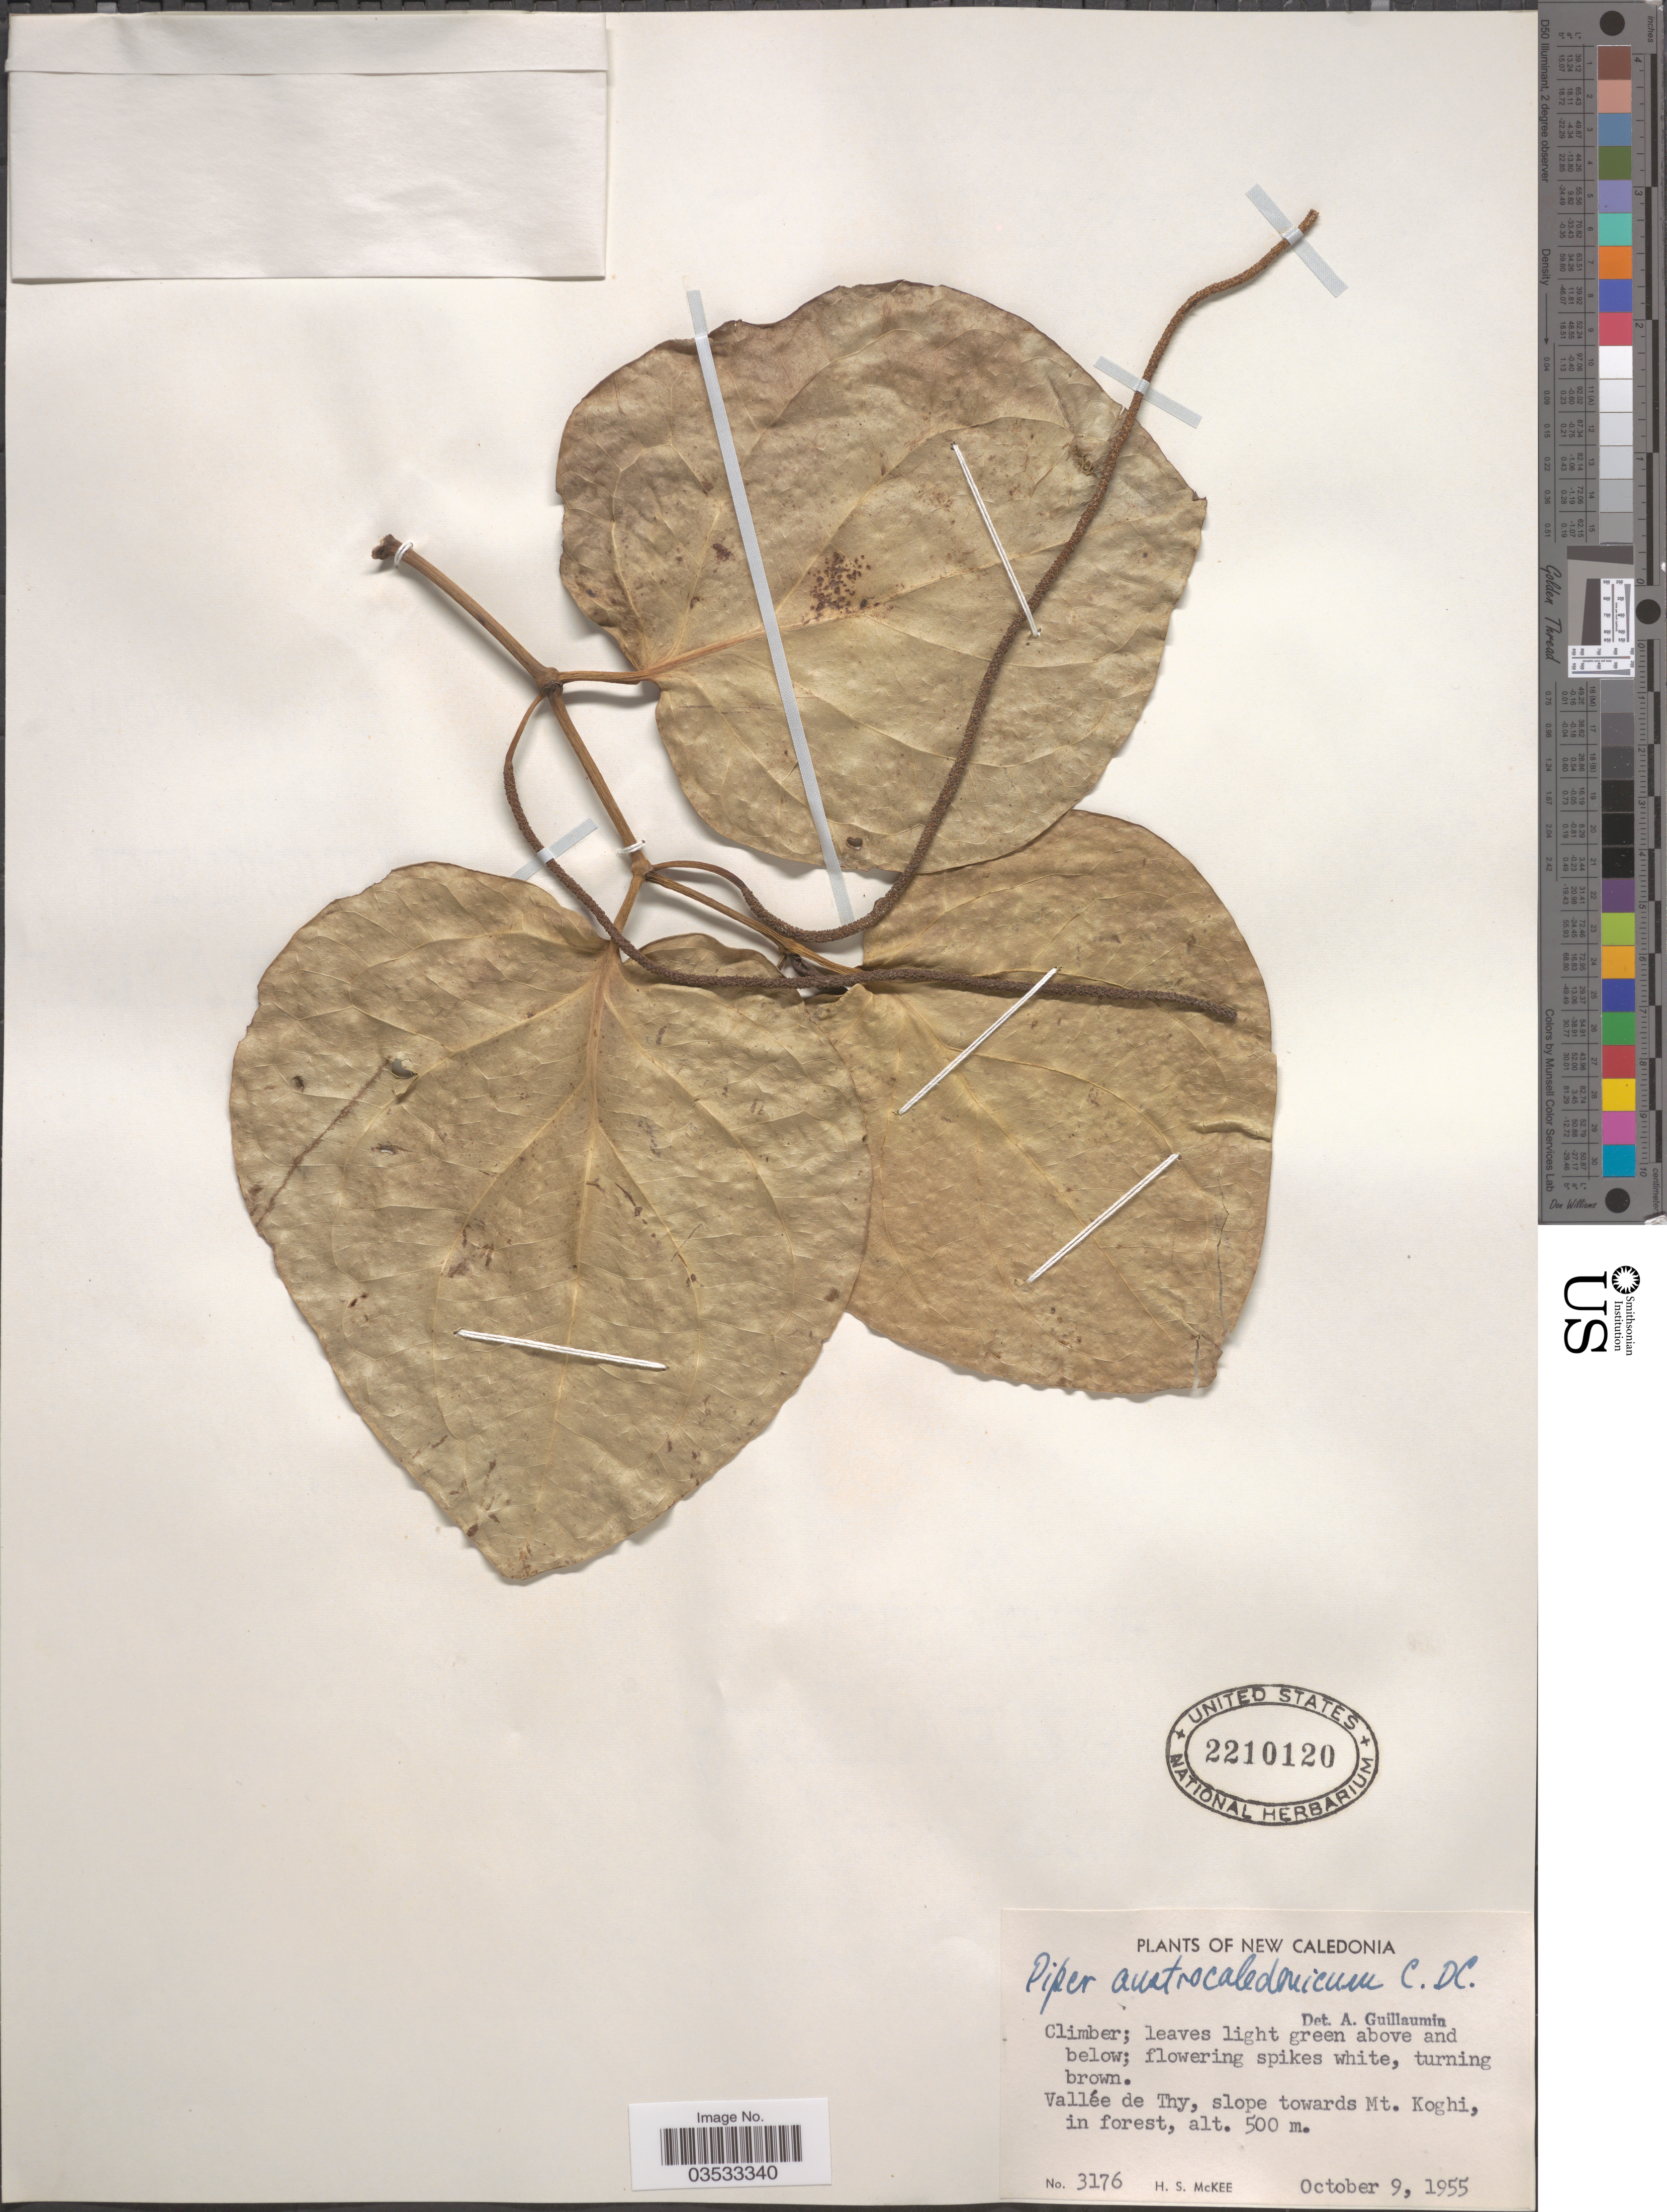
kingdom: Plantae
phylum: Tracheophyta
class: Magnoliopsida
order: Piperales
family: Piperaceae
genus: Piper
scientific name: Piper austrocaledonicum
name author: C. DC.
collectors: H. S. McKee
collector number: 3176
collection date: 1955-10-09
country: New Caledonia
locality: Vellée de Thy, slope towards Mt. Koghi.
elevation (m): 500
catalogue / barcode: US 2210120